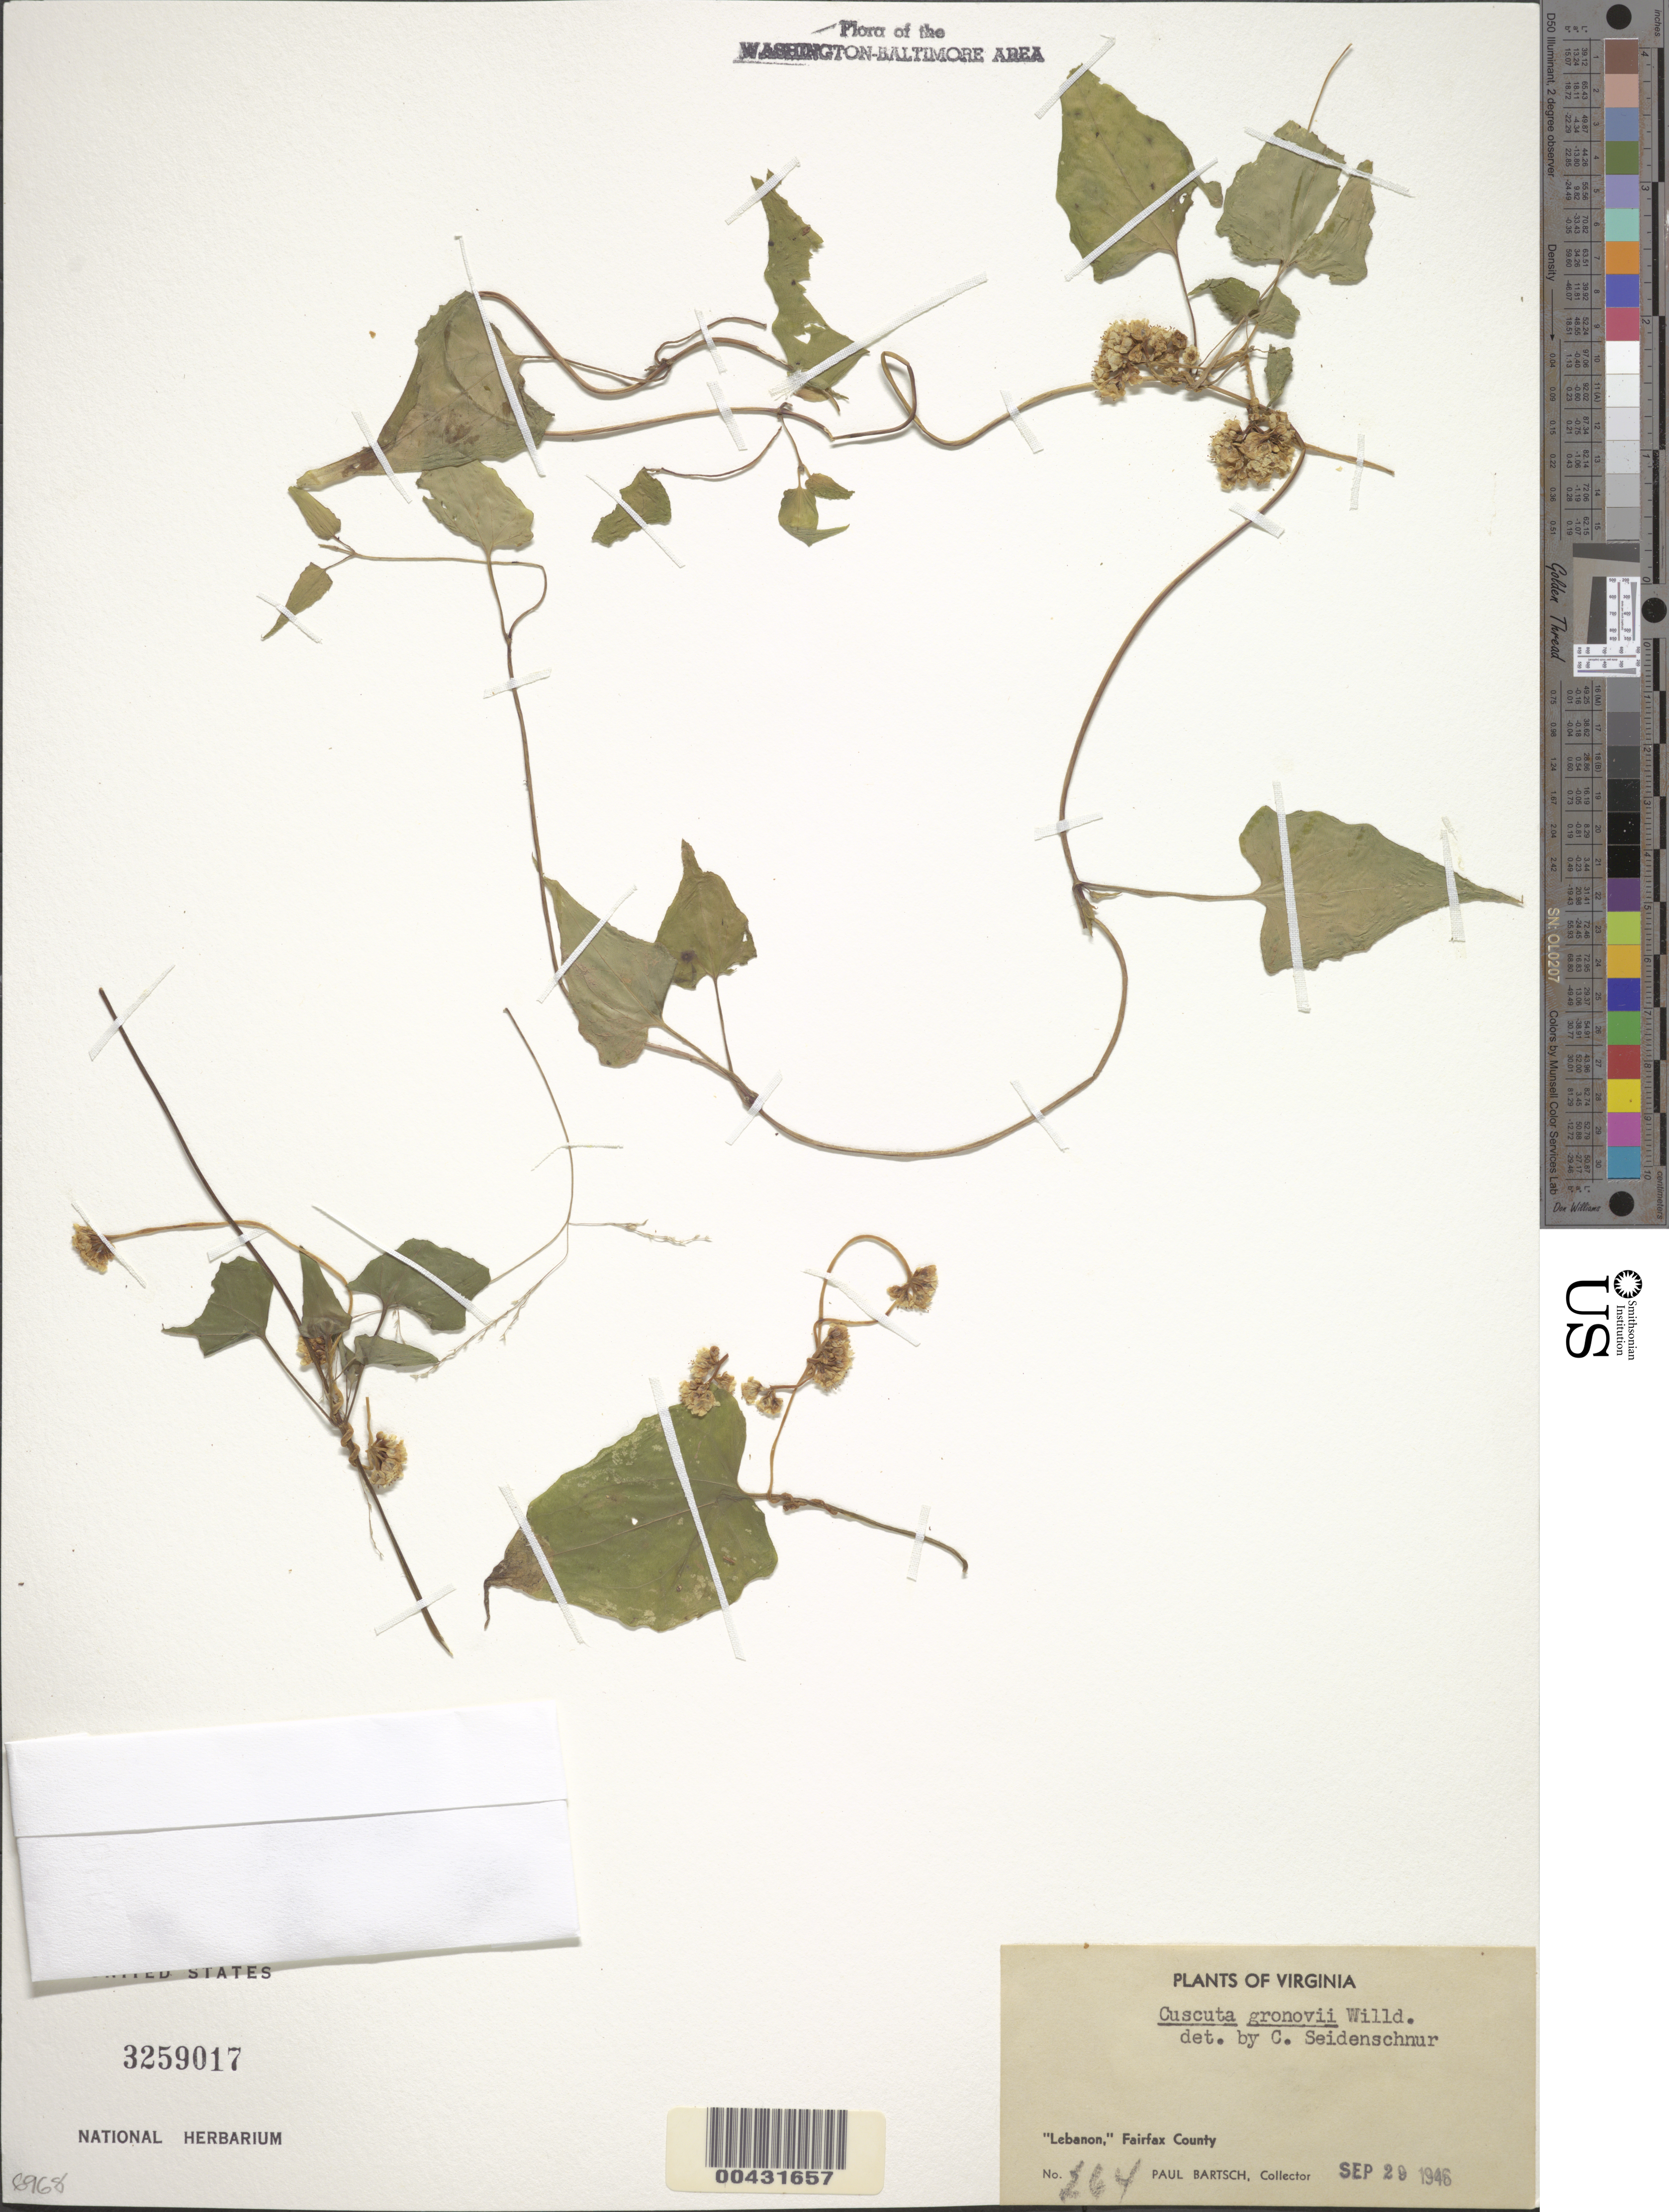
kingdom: Plantae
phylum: Tracheophyta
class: Magnoliopsida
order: Solanales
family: Convolvulaceae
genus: Cuscuta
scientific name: Cuscuta gronovii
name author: Willd. ex Schult.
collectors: P. Bartsch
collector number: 264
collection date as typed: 29 Sep 1946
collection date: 1946-09-29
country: United States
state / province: Virginia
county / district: Fairfax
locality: Lebanon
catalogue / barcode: US 3259017